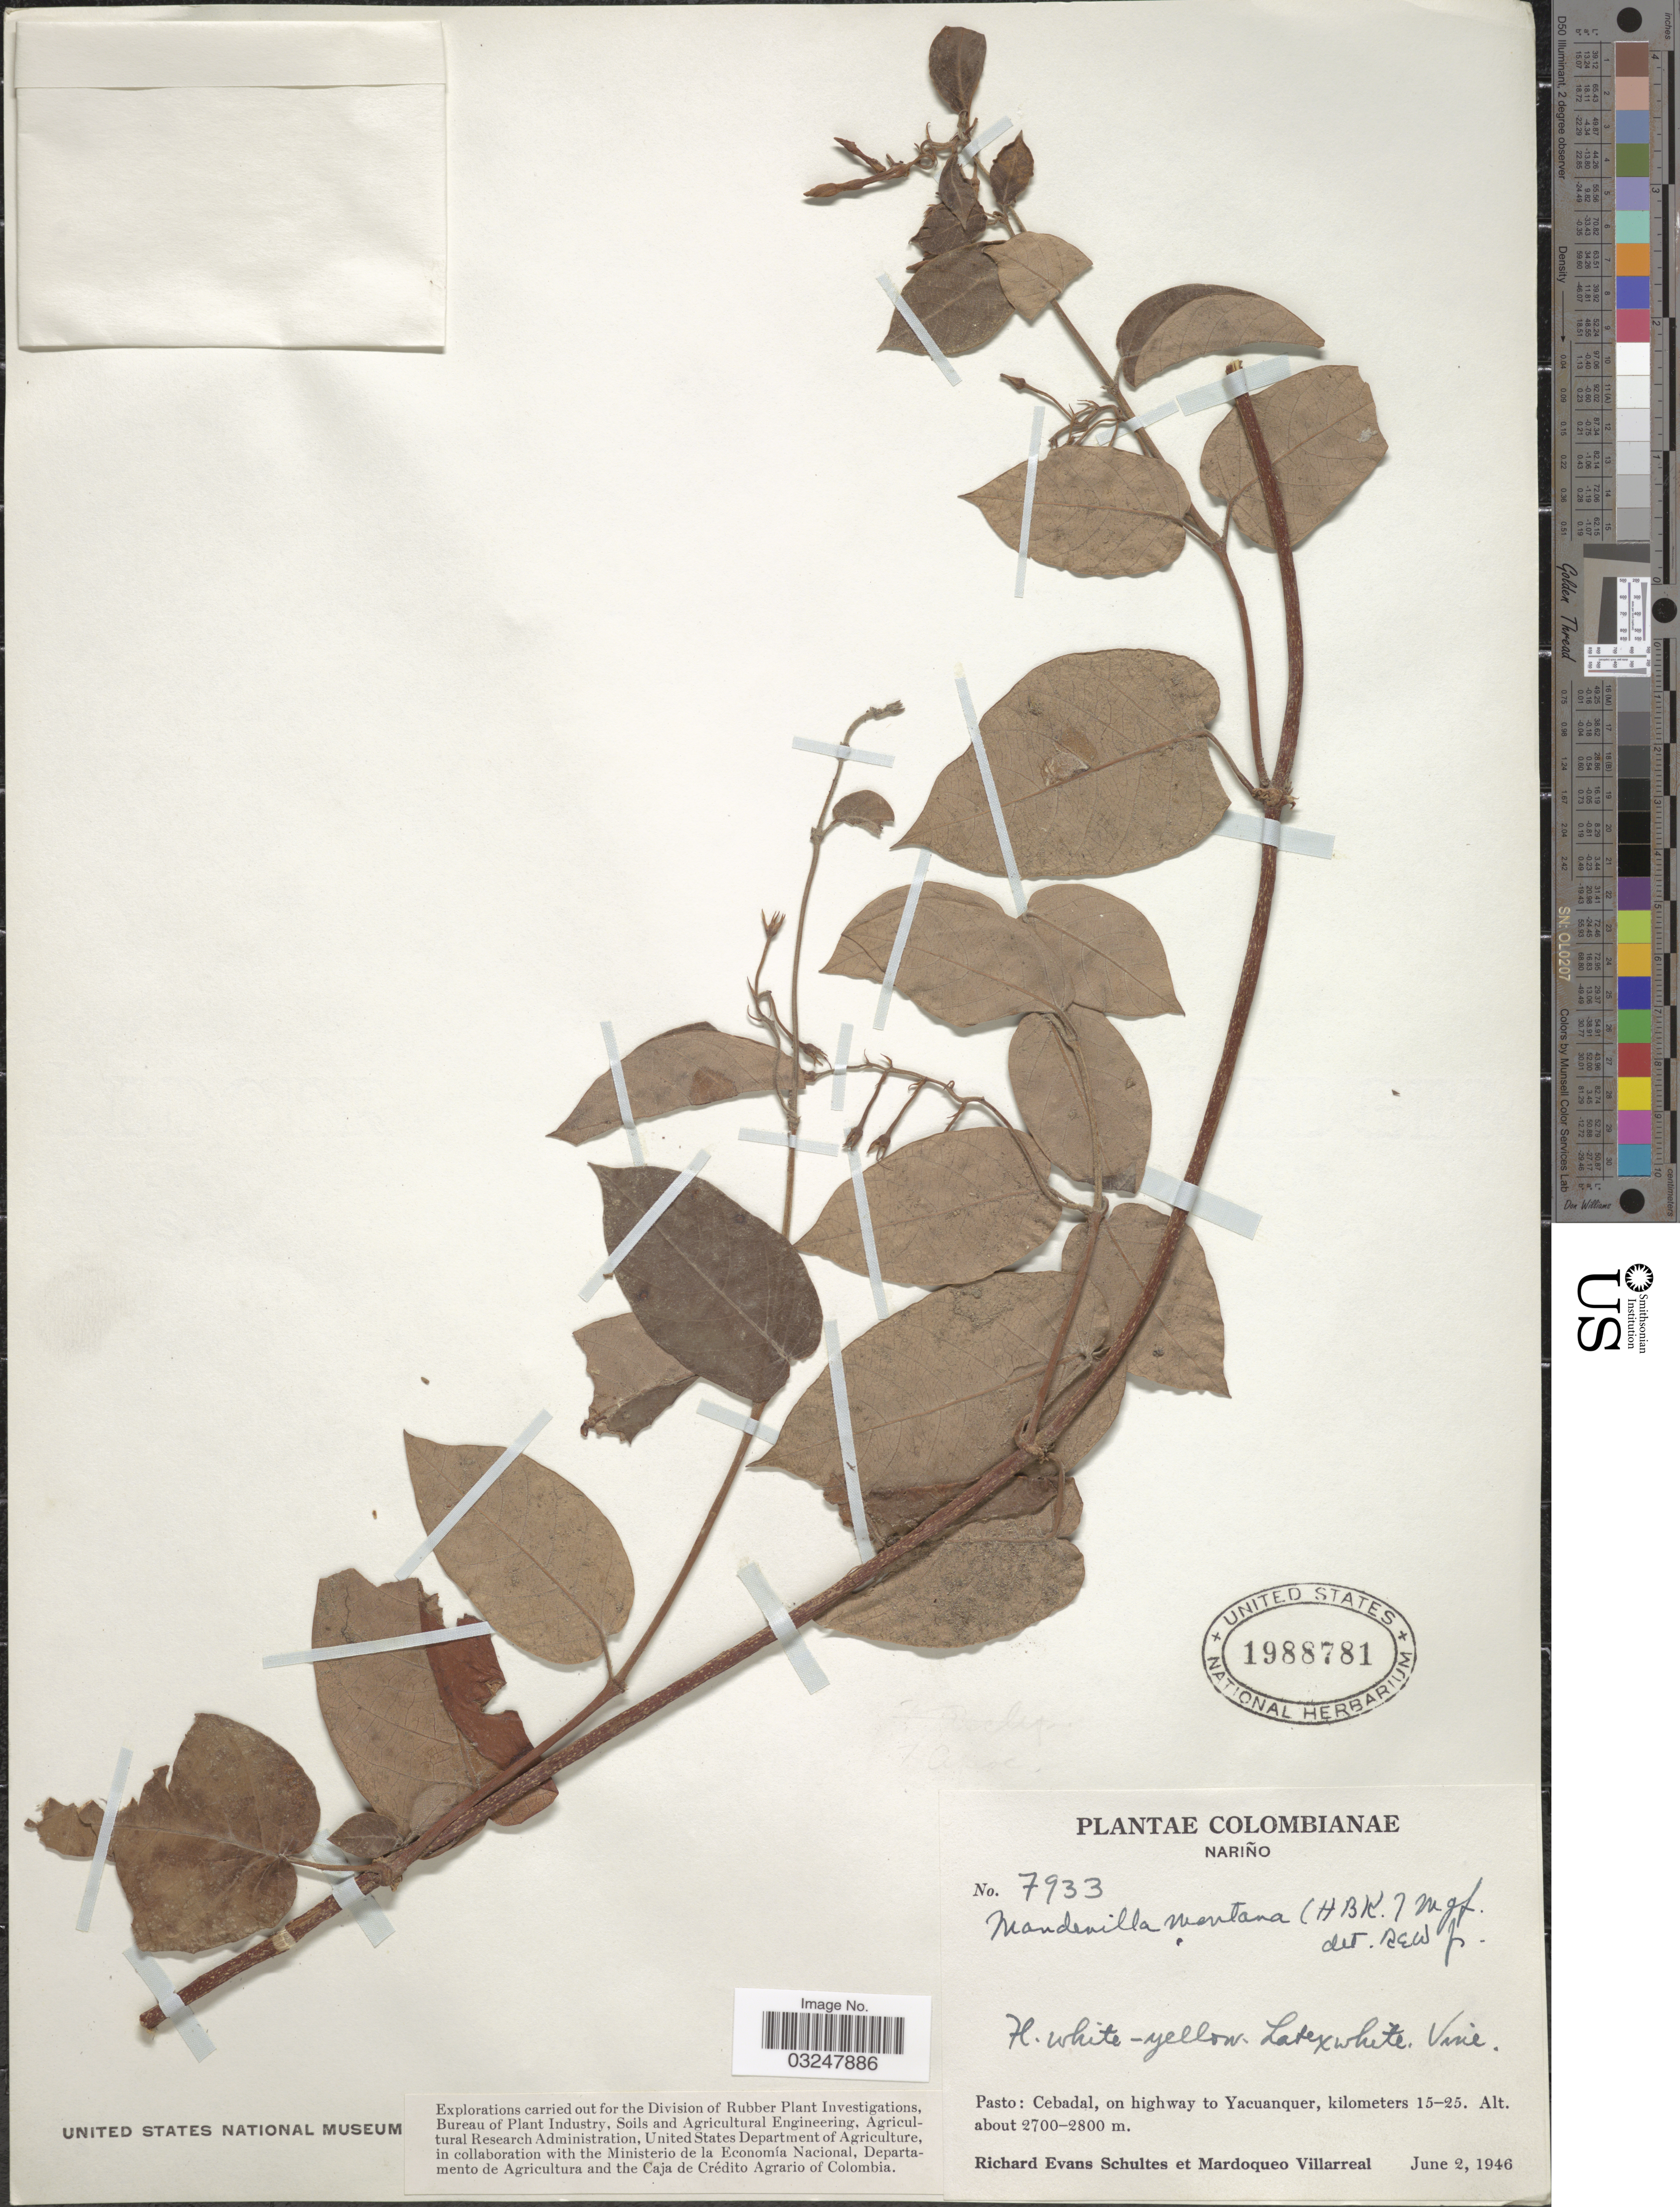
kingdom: Plantae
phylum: Tracheophyta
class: Magnoliopsida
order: Gentianales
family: Apocynaceae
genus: Mandevilla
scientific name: Mandevilla montana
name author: (Kunth) Markgr.-Dann.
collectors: R. E. Schultes & M. Villarreal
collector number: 7933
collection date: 1946-06-02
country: Colombia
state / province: Nariño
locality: Pasto: Cebadal, on highway to Yacuanquer, kilometers 15-25.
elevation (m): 2700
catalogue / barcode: US 1988781